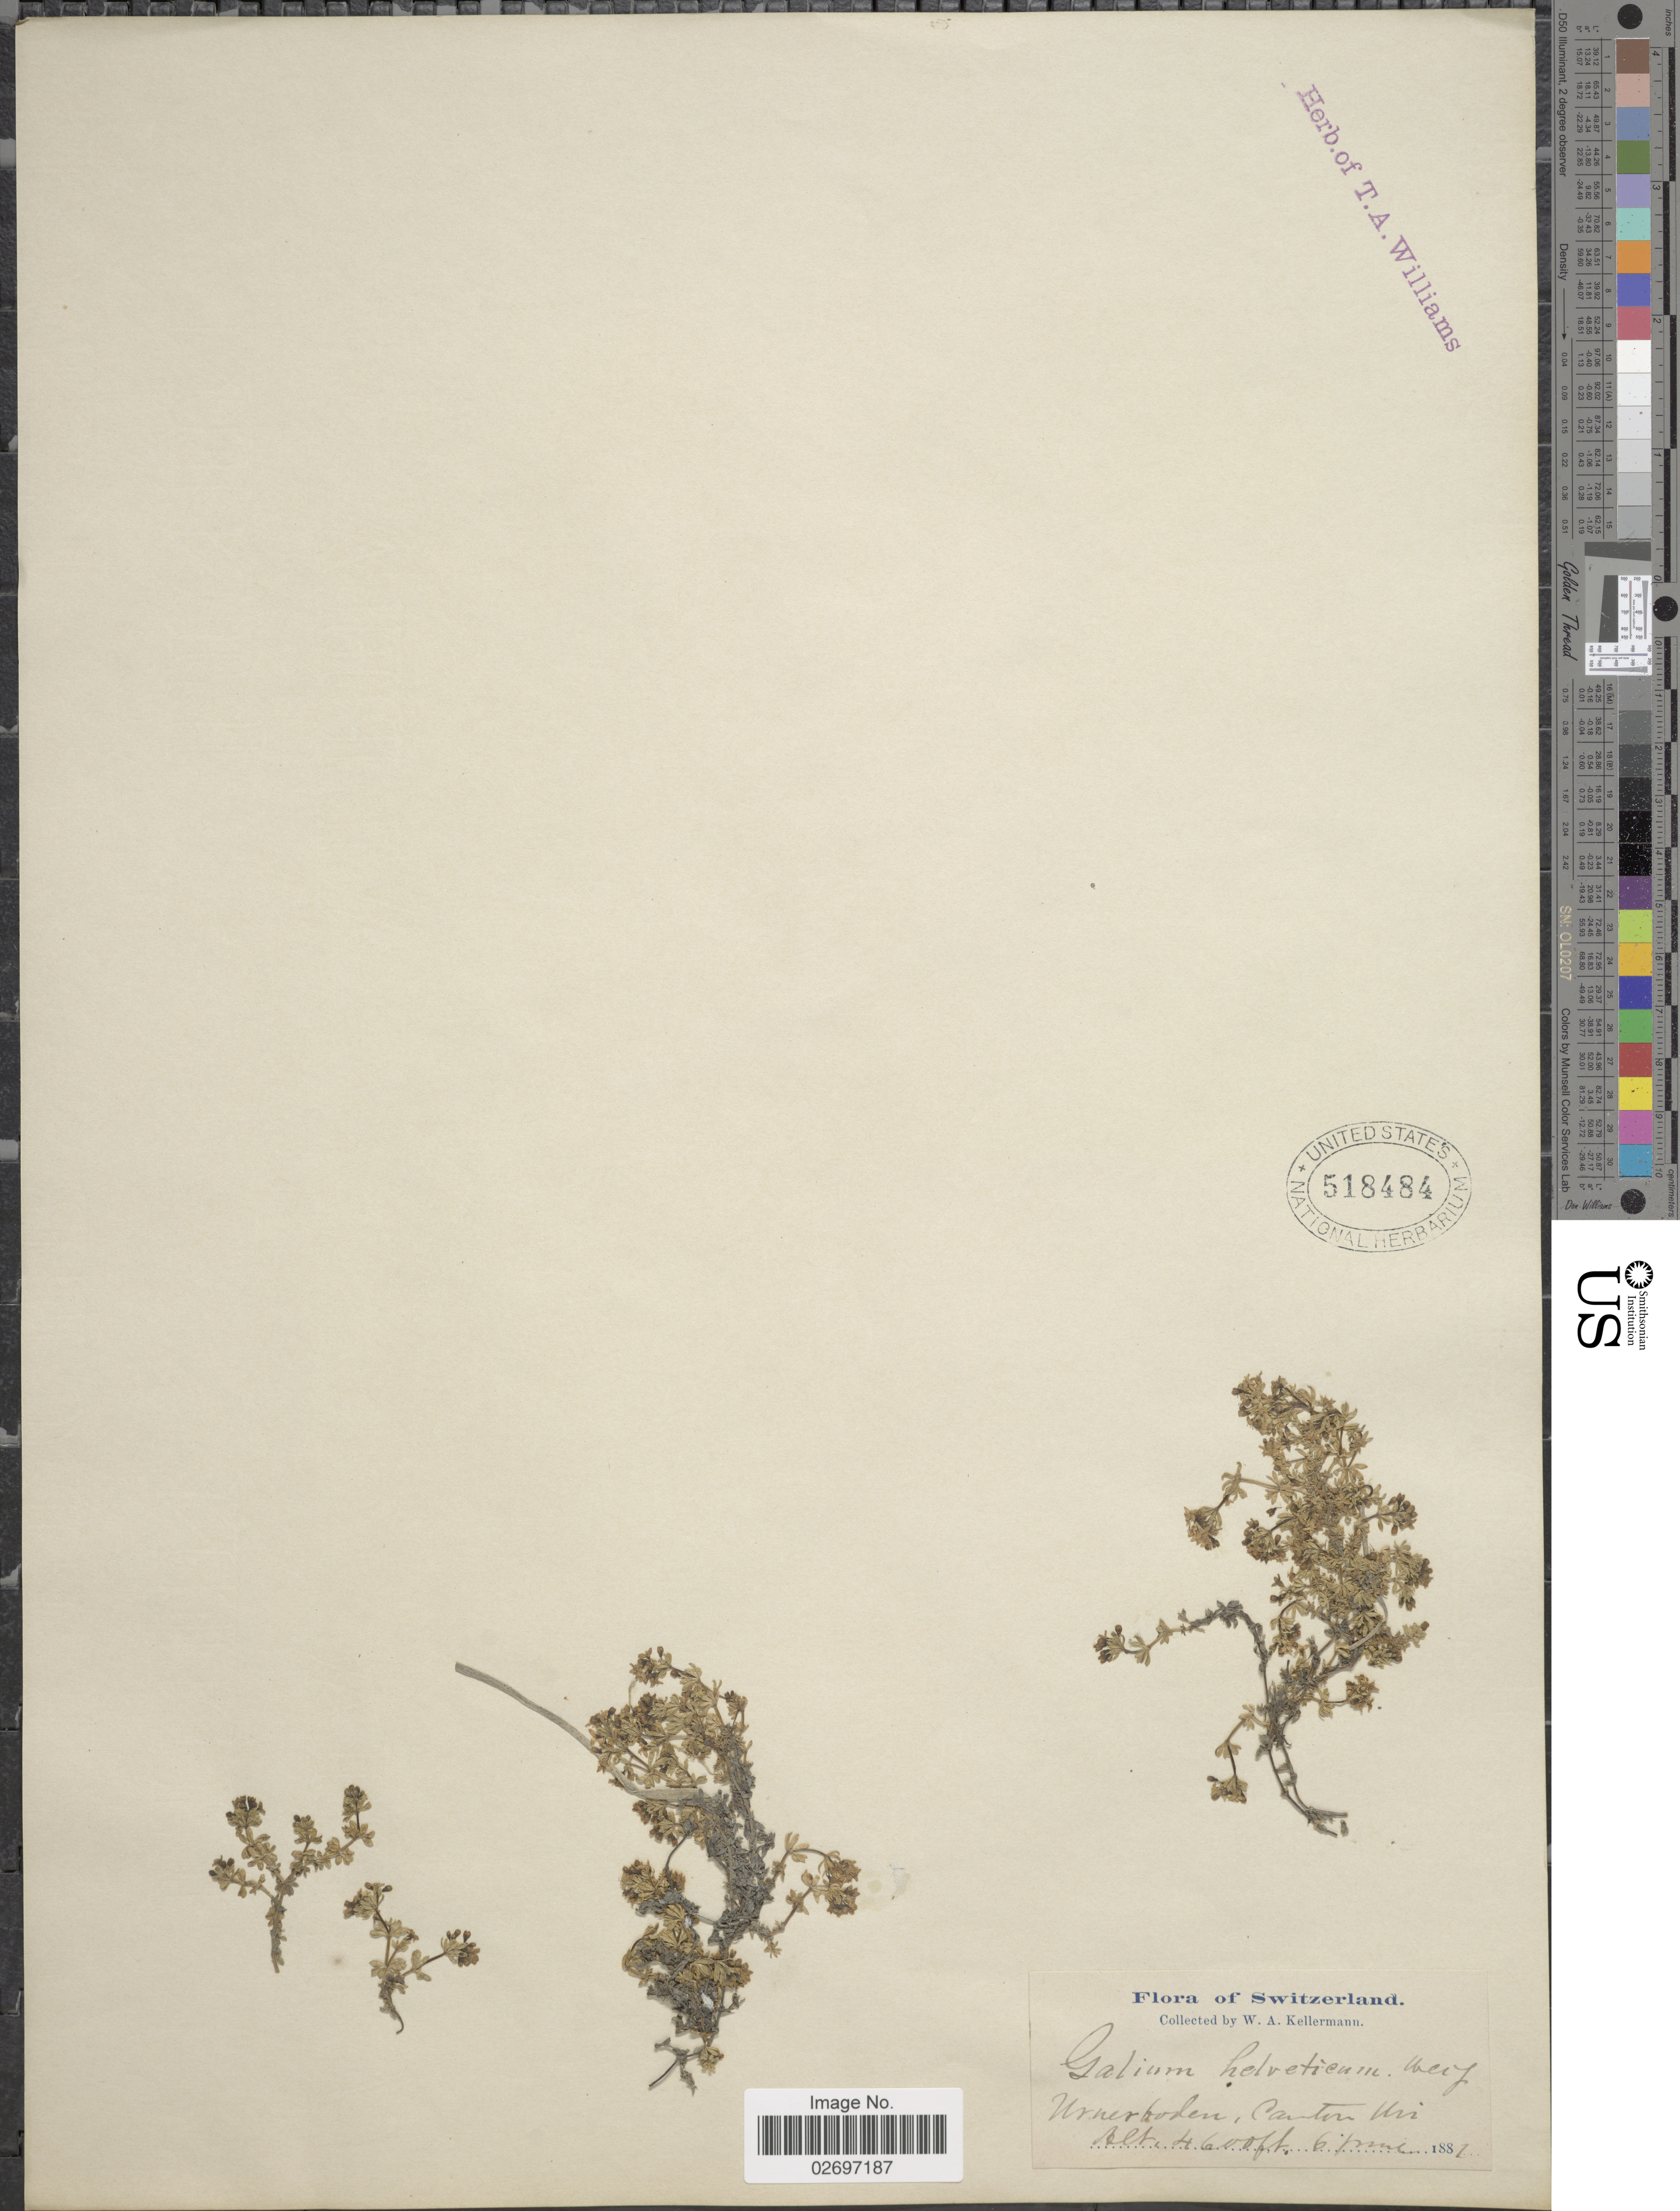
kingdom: Plantae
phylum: Tracheophyta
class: Magnoliopsida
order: Gentianales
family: Rubiaceae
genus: Galium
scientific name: Galium helveticum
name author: Weigel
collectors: W. A. Kellermann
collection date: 1887-06-06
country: Switzerland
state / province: Uri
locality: Urnerboden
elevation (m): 4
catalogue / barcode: US 518484